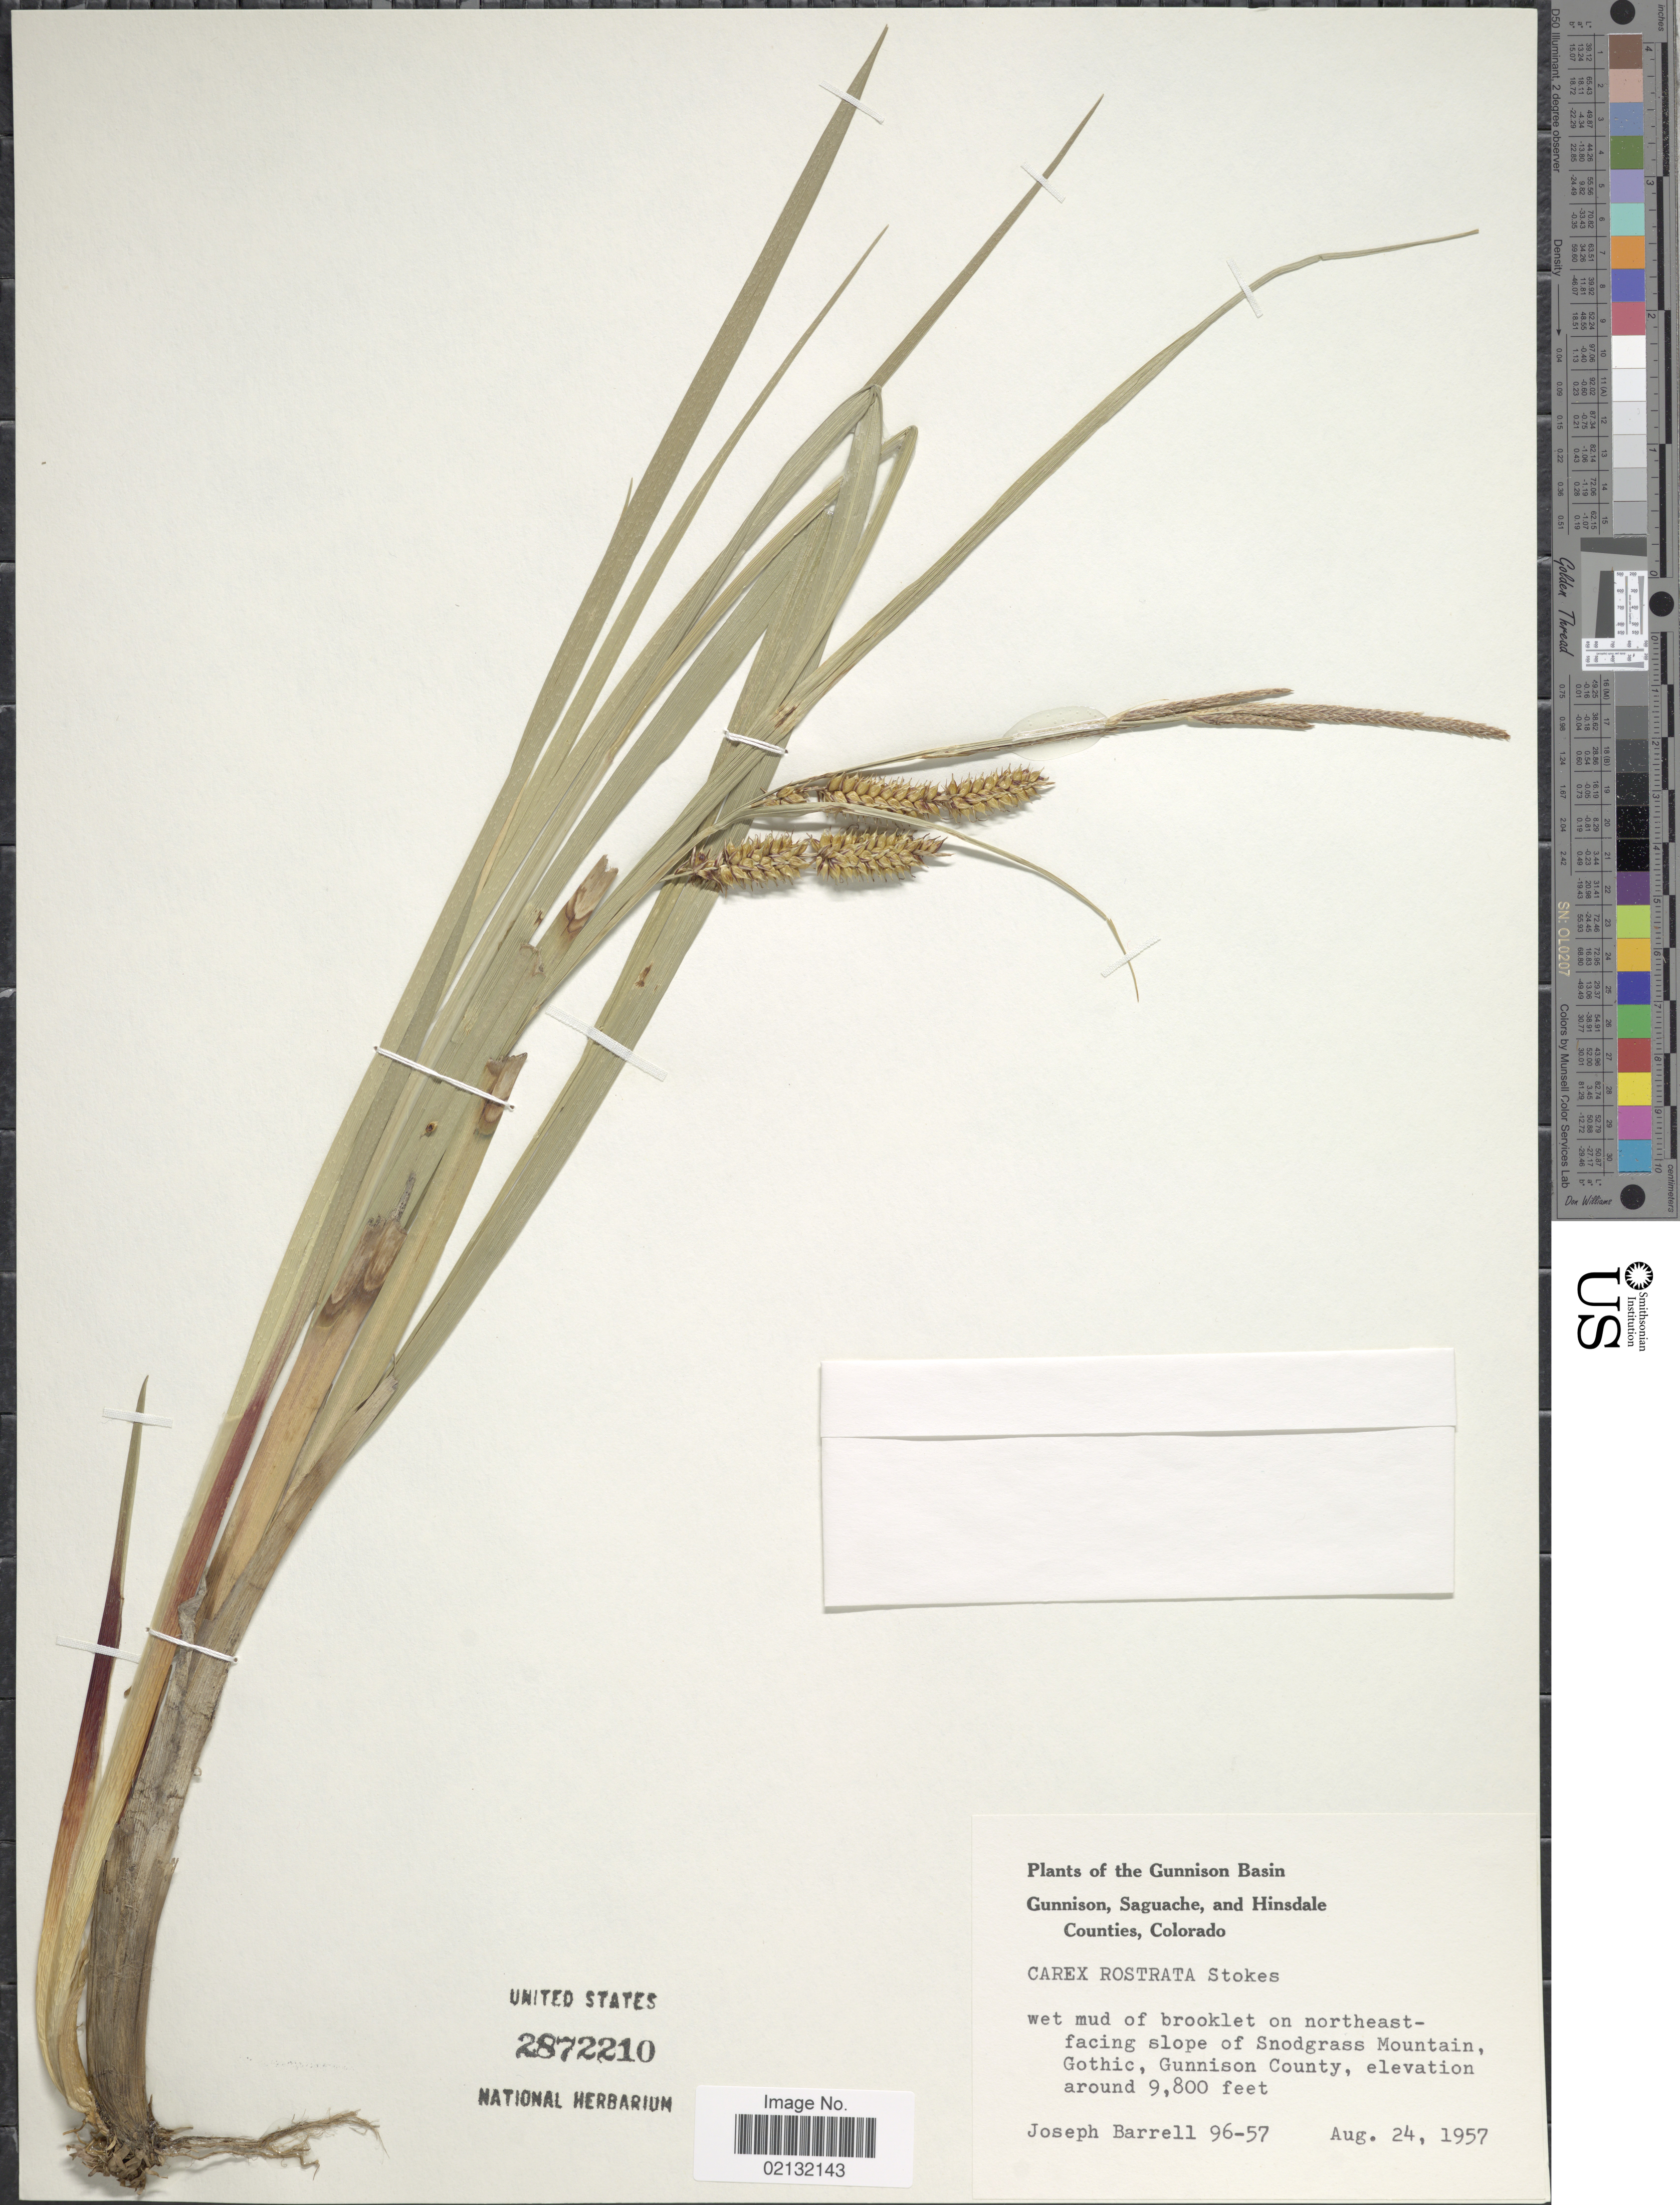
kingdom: Plantae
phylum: Tracheophyta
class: Liliopsida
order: Poales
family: Cyperaceae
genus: Carex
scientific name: Carex rostrata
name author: Stokes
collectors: J. Barrell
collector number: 96-57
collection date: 1957-08-24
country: United States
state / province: Colorado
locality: Gunnison Basin, Gunnison, Saguache and Hinsdale Counties, Colorado. Wet mud of brooklet on northeast-facing slope of Snodgrass Mountain, Gothic, Gunnison County.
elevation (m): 2987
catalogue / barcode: US 2872210